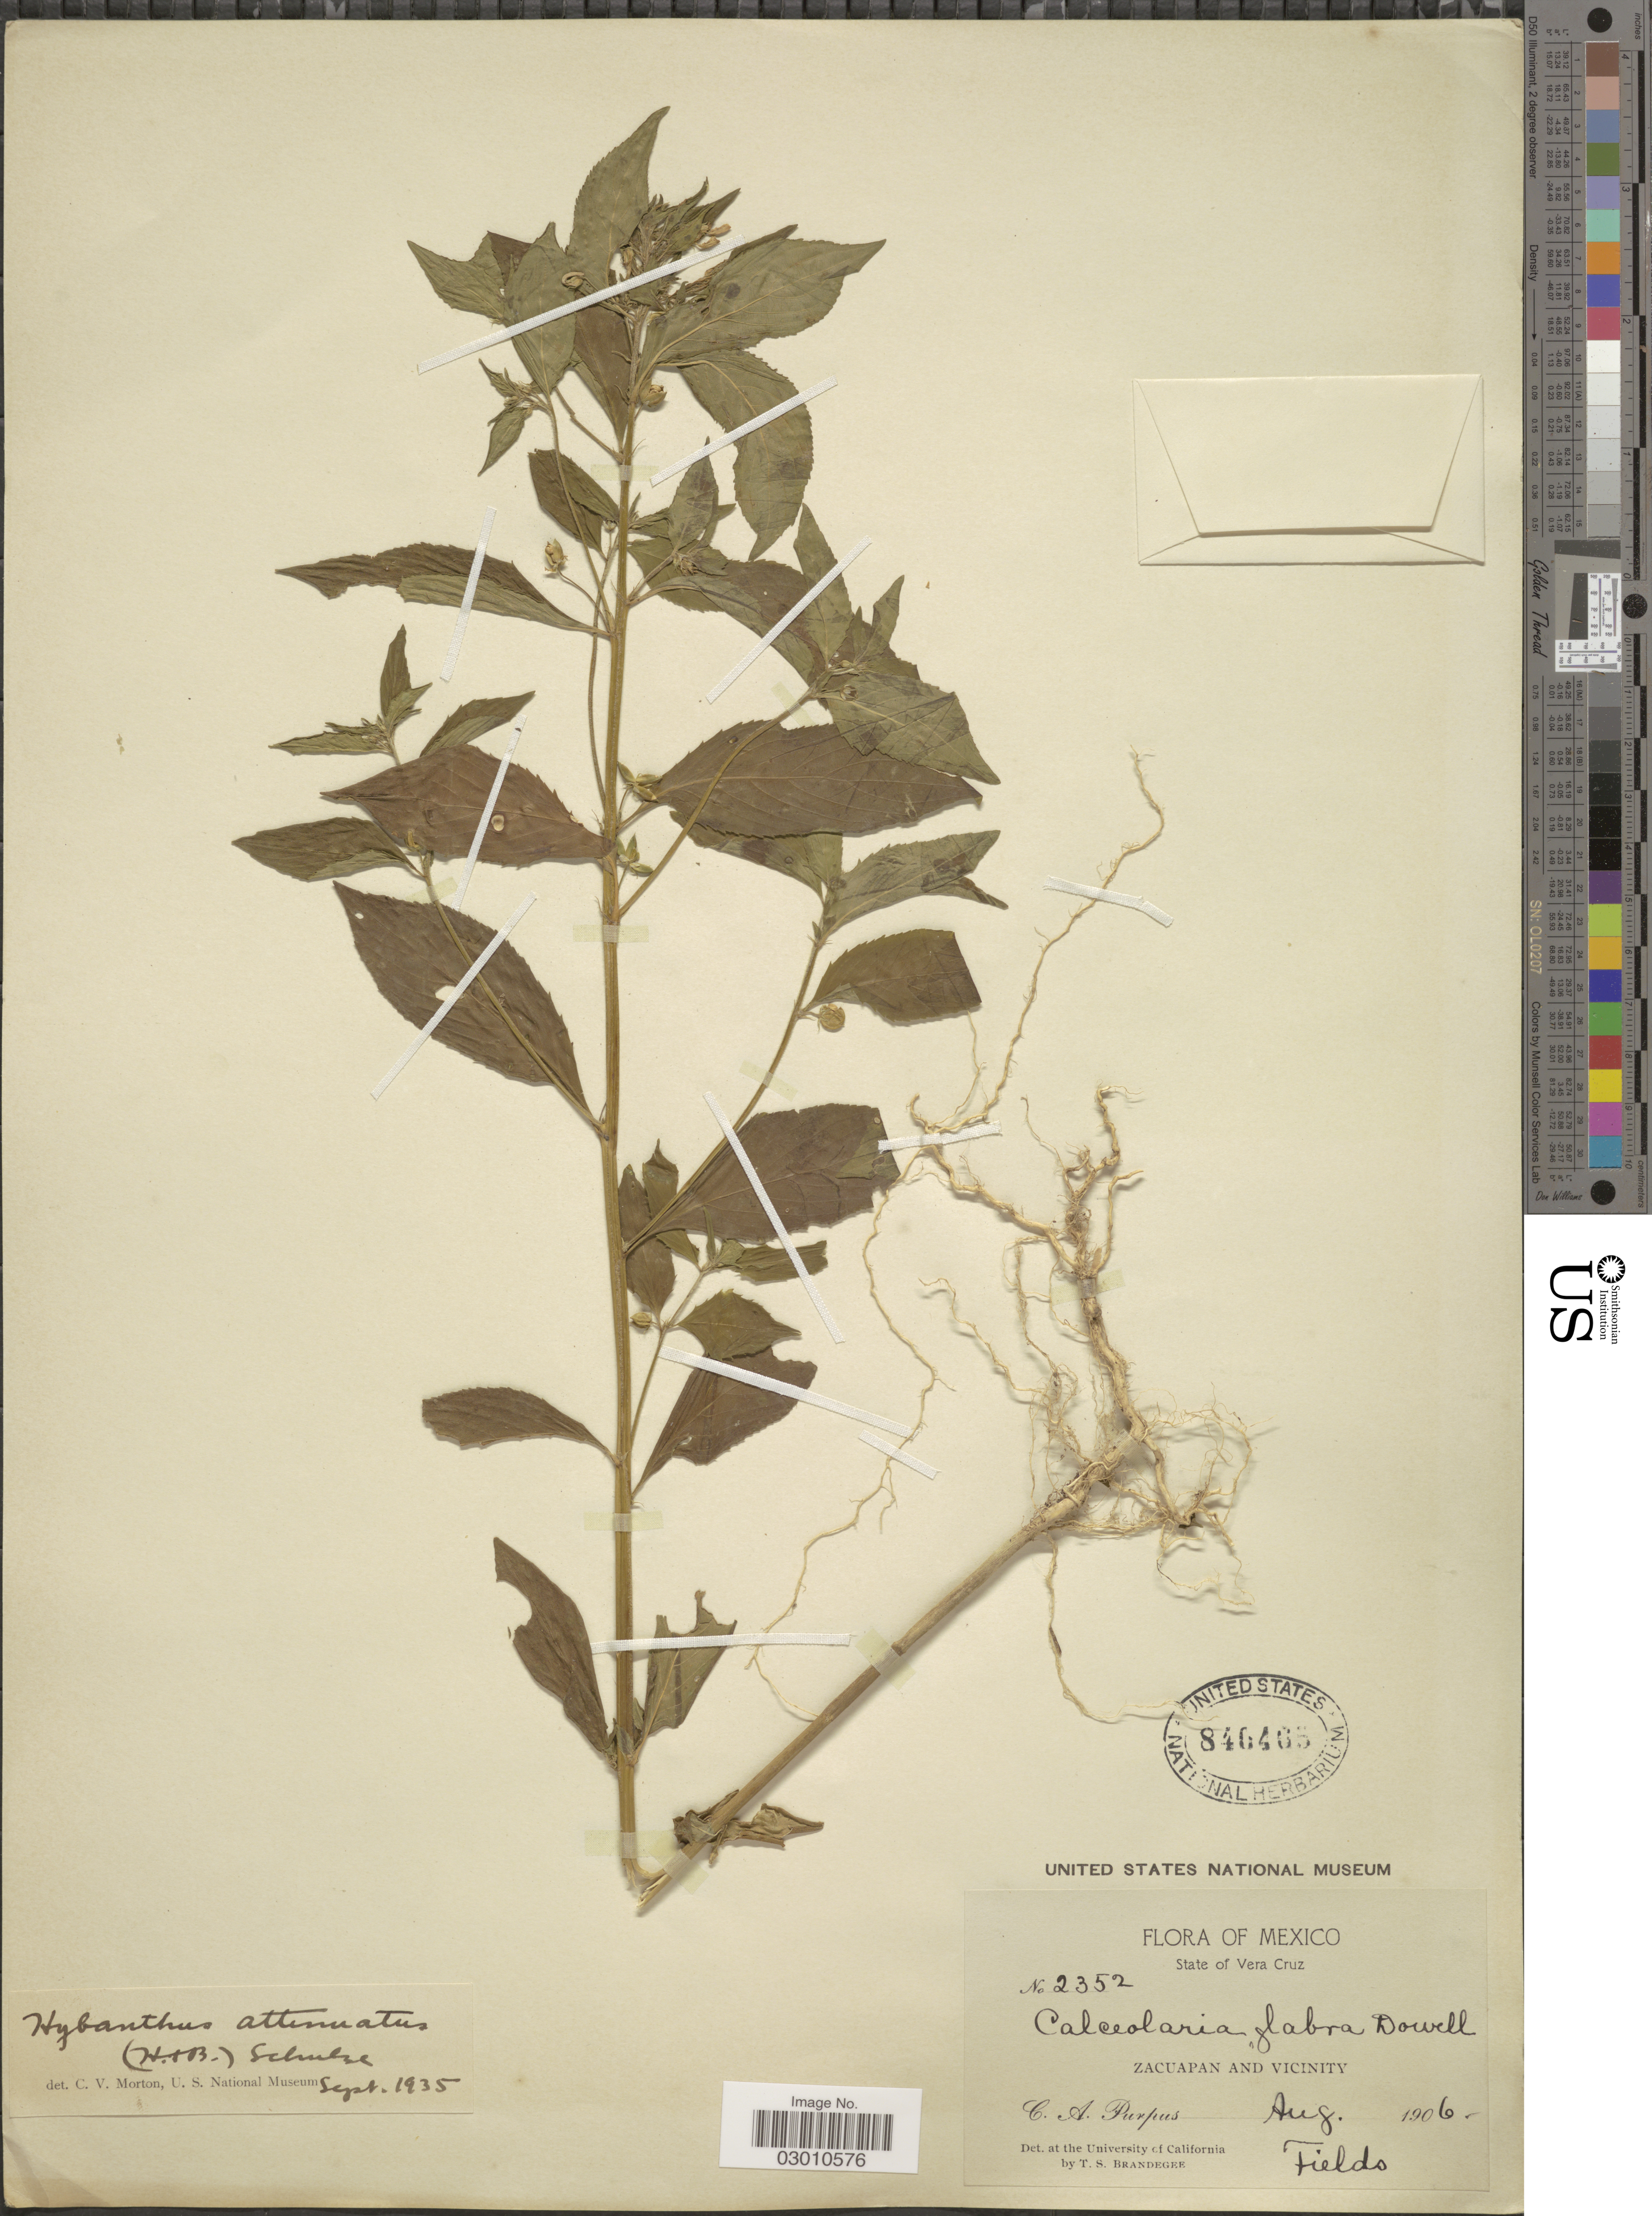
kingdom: Plantae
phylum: Tracheophyta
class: Magnoliopsida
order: Malpighiales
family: Violaceae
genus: Pombalia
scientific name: Pombalia attenuata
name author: (Humb. & Bonpl. ex Willd.) Paula-Souza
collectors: C. A. Purpus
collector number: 2352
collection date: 1906-08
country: Mexico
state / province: Veracruz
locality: Zacuapan and vicinity.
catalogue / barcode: US 840465